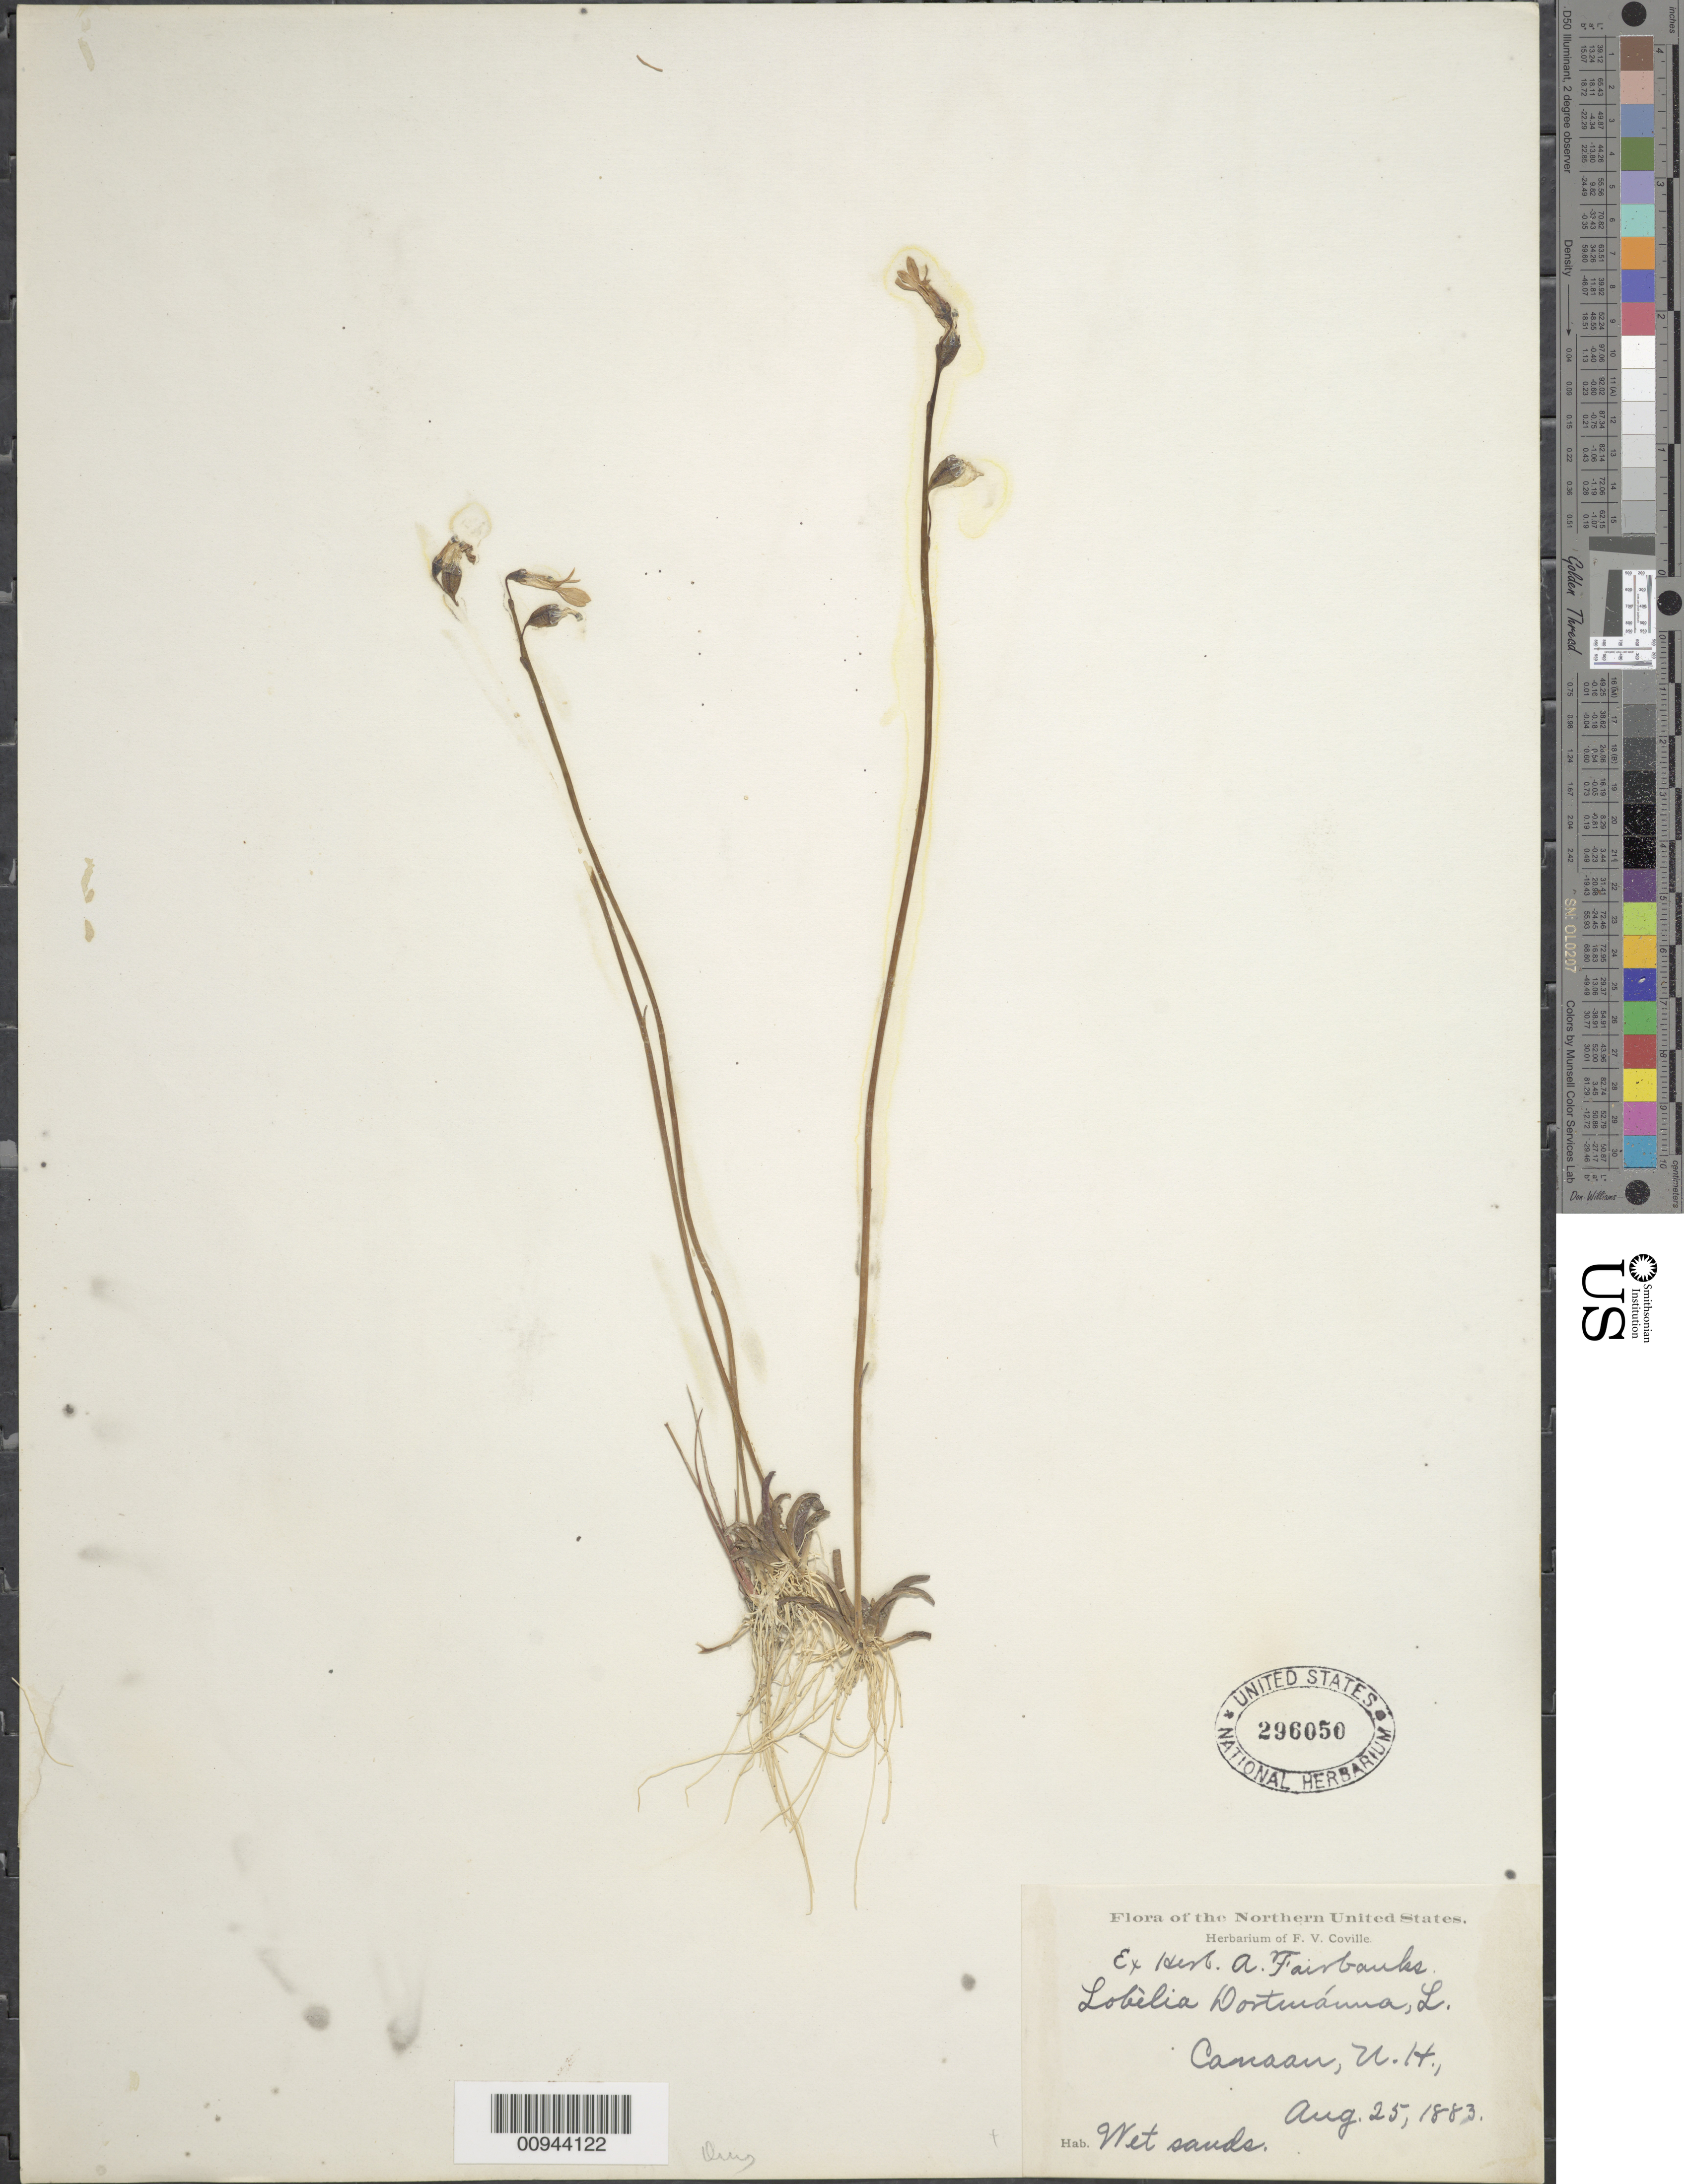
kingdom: Plantae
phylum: Tracheophyta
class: Magnoliopsida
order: Asterales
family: Campanulaceae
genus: Lobelia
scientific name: Lobelia dortmanna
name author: L.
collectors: A. Fairbanks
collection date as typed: Aug. 25, 1883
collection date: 1883-08-25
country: United States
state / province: New Hampshire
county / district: Grafton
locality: Canaan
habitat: wet sands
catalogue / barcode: US 296050